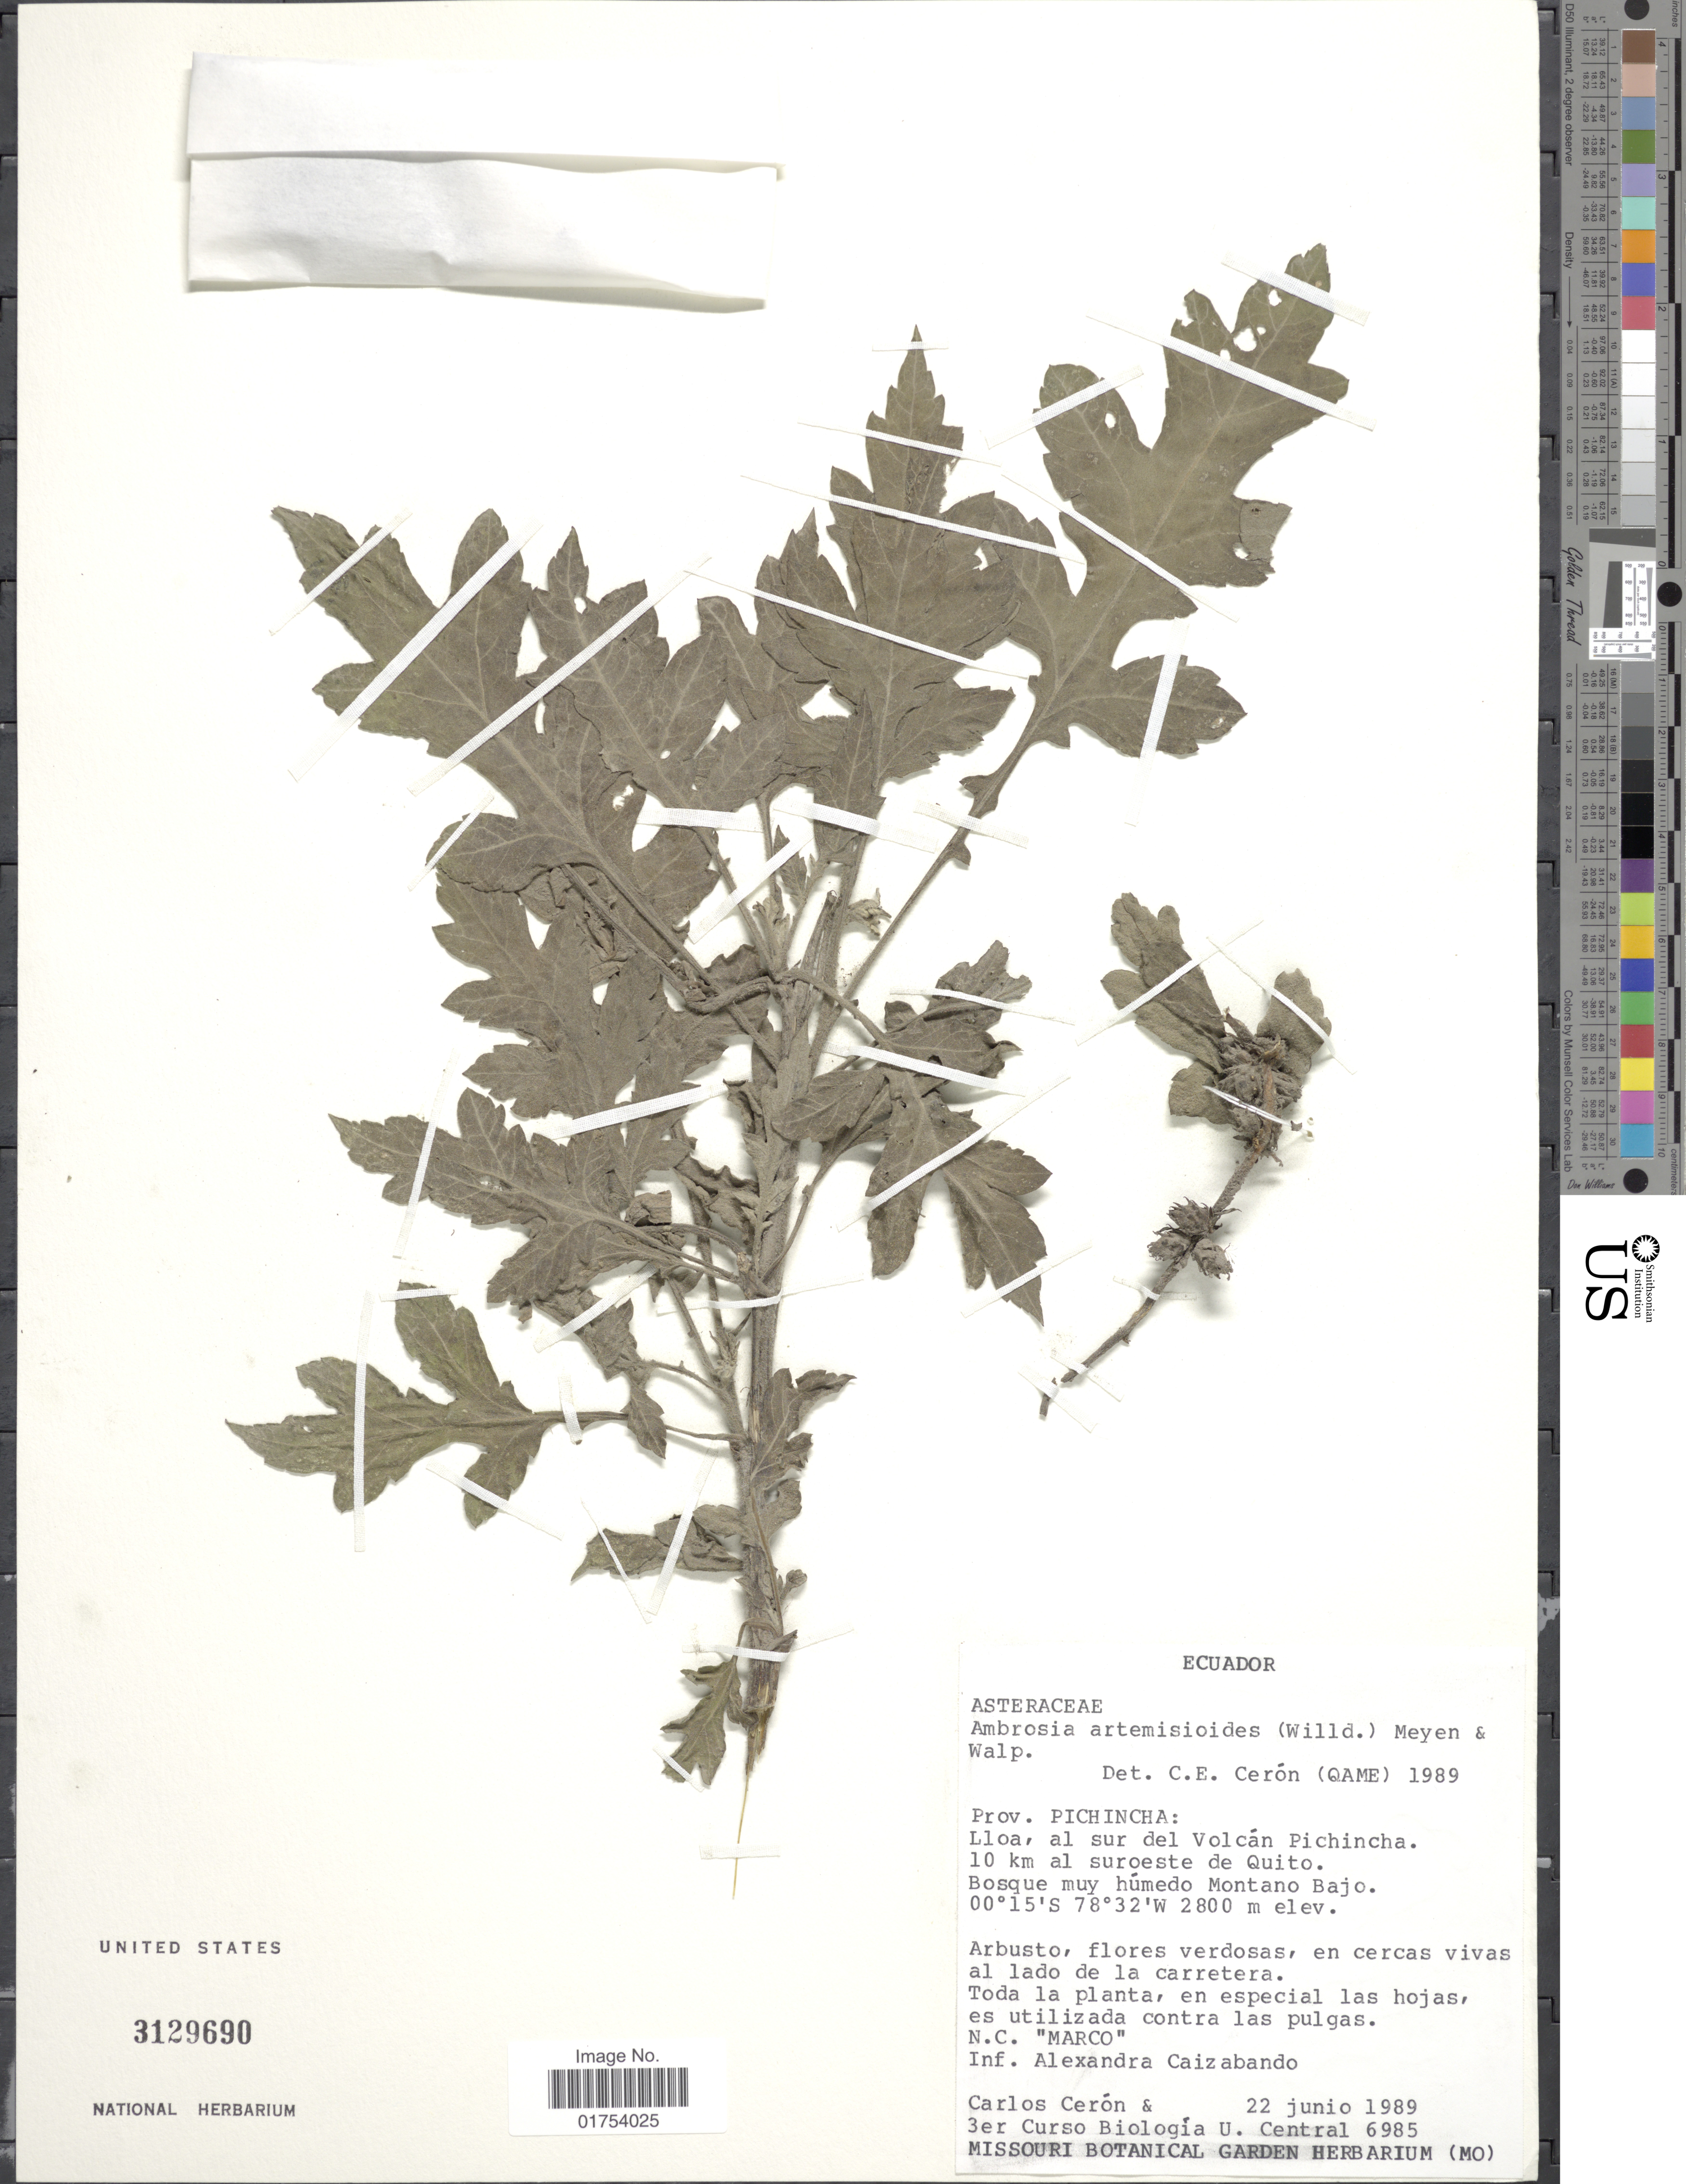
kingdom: Plantae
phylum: Tracheophyta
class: Magnoliopsida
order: Asterales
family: Asteraceae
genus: Ambrosia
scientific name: Ambrosia arborescens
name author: Mill.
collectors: C. E. Cerón M. & 3er Curso Biologia U.C.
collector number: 6985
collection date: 1989-06-22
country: Ecuador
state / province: Pichincha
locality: Lloa, al sur del Volcan Pichincha. 10 km al suroeste de Quito. Bosque muy humedo Montano Bajo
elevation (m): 2800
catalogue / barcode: US 3129690